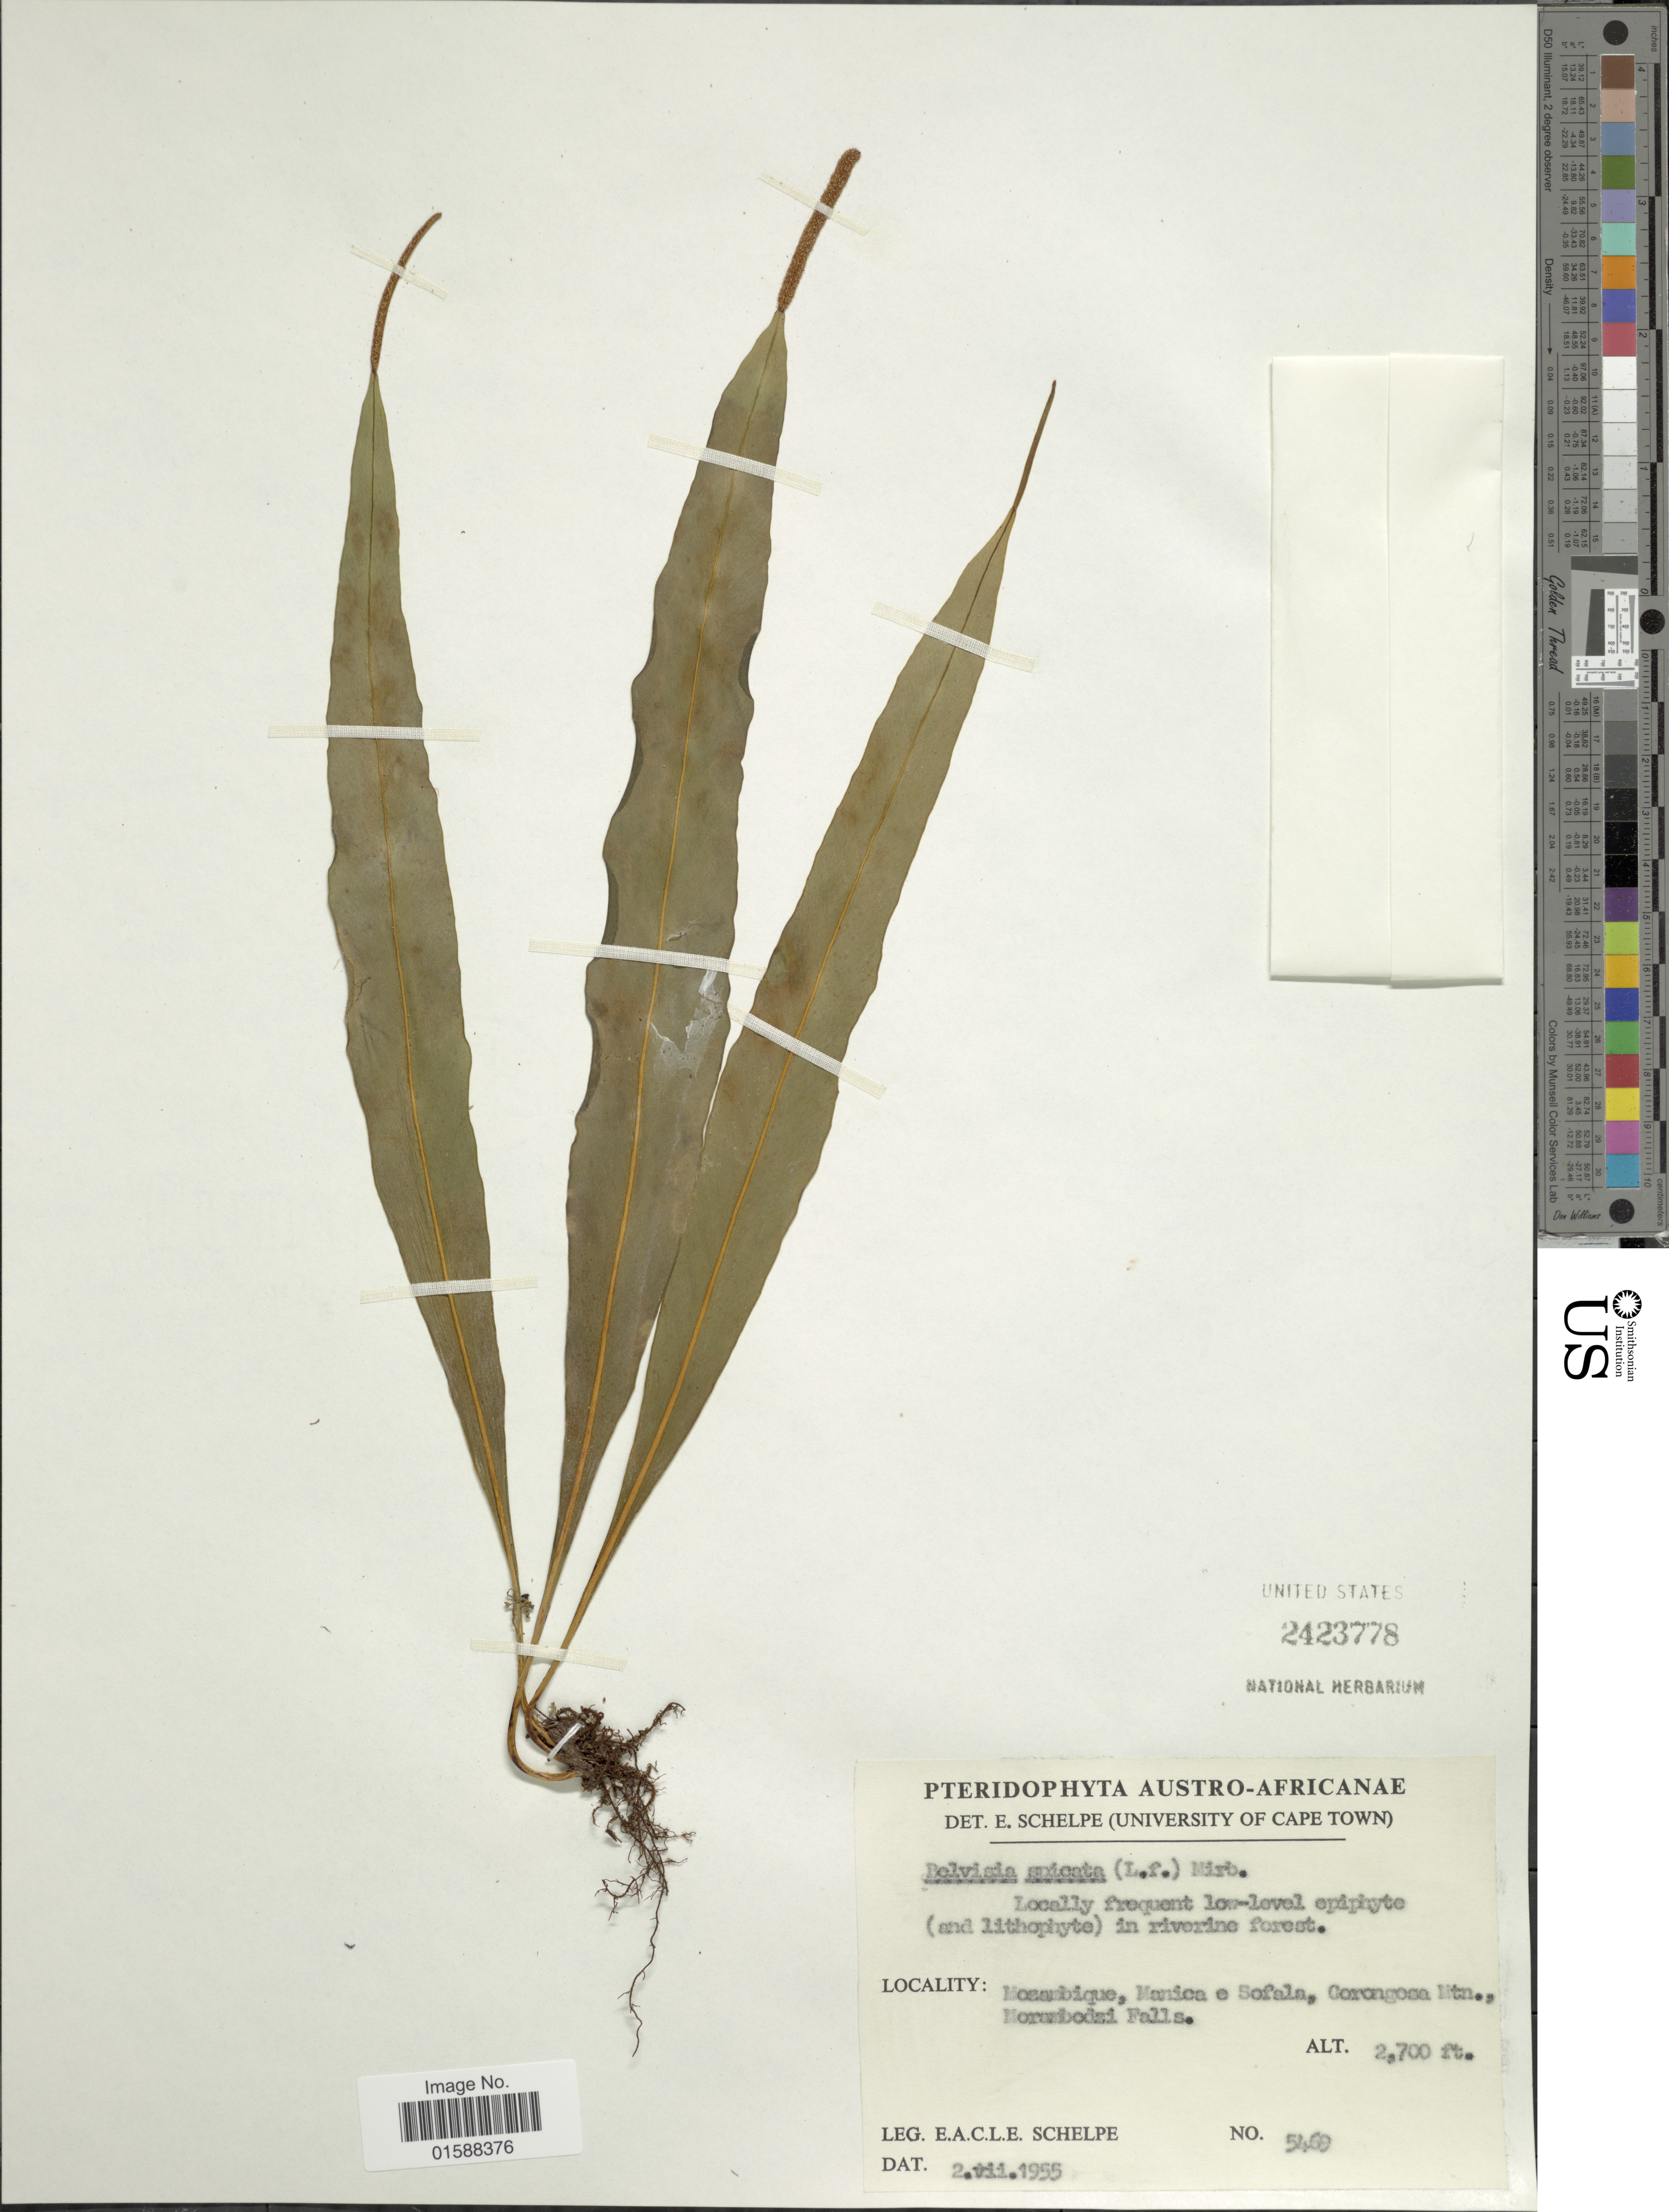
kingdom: Plantae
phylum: Tracheophyta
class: Polypodiopsida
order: Polypodiales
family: Polypodiaceae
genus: Lepisorus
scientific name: Lepisorus spicatus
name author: (L. f.) Li S. Wang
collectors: E. A. C. L. E. Schelpe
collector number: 5469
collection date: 1955-07-02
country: Mozambique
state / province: Manica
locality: Manica e Sofala, Corongosa Mtn., Moramibodsi Falls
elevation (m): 823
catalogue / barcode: US 2423778